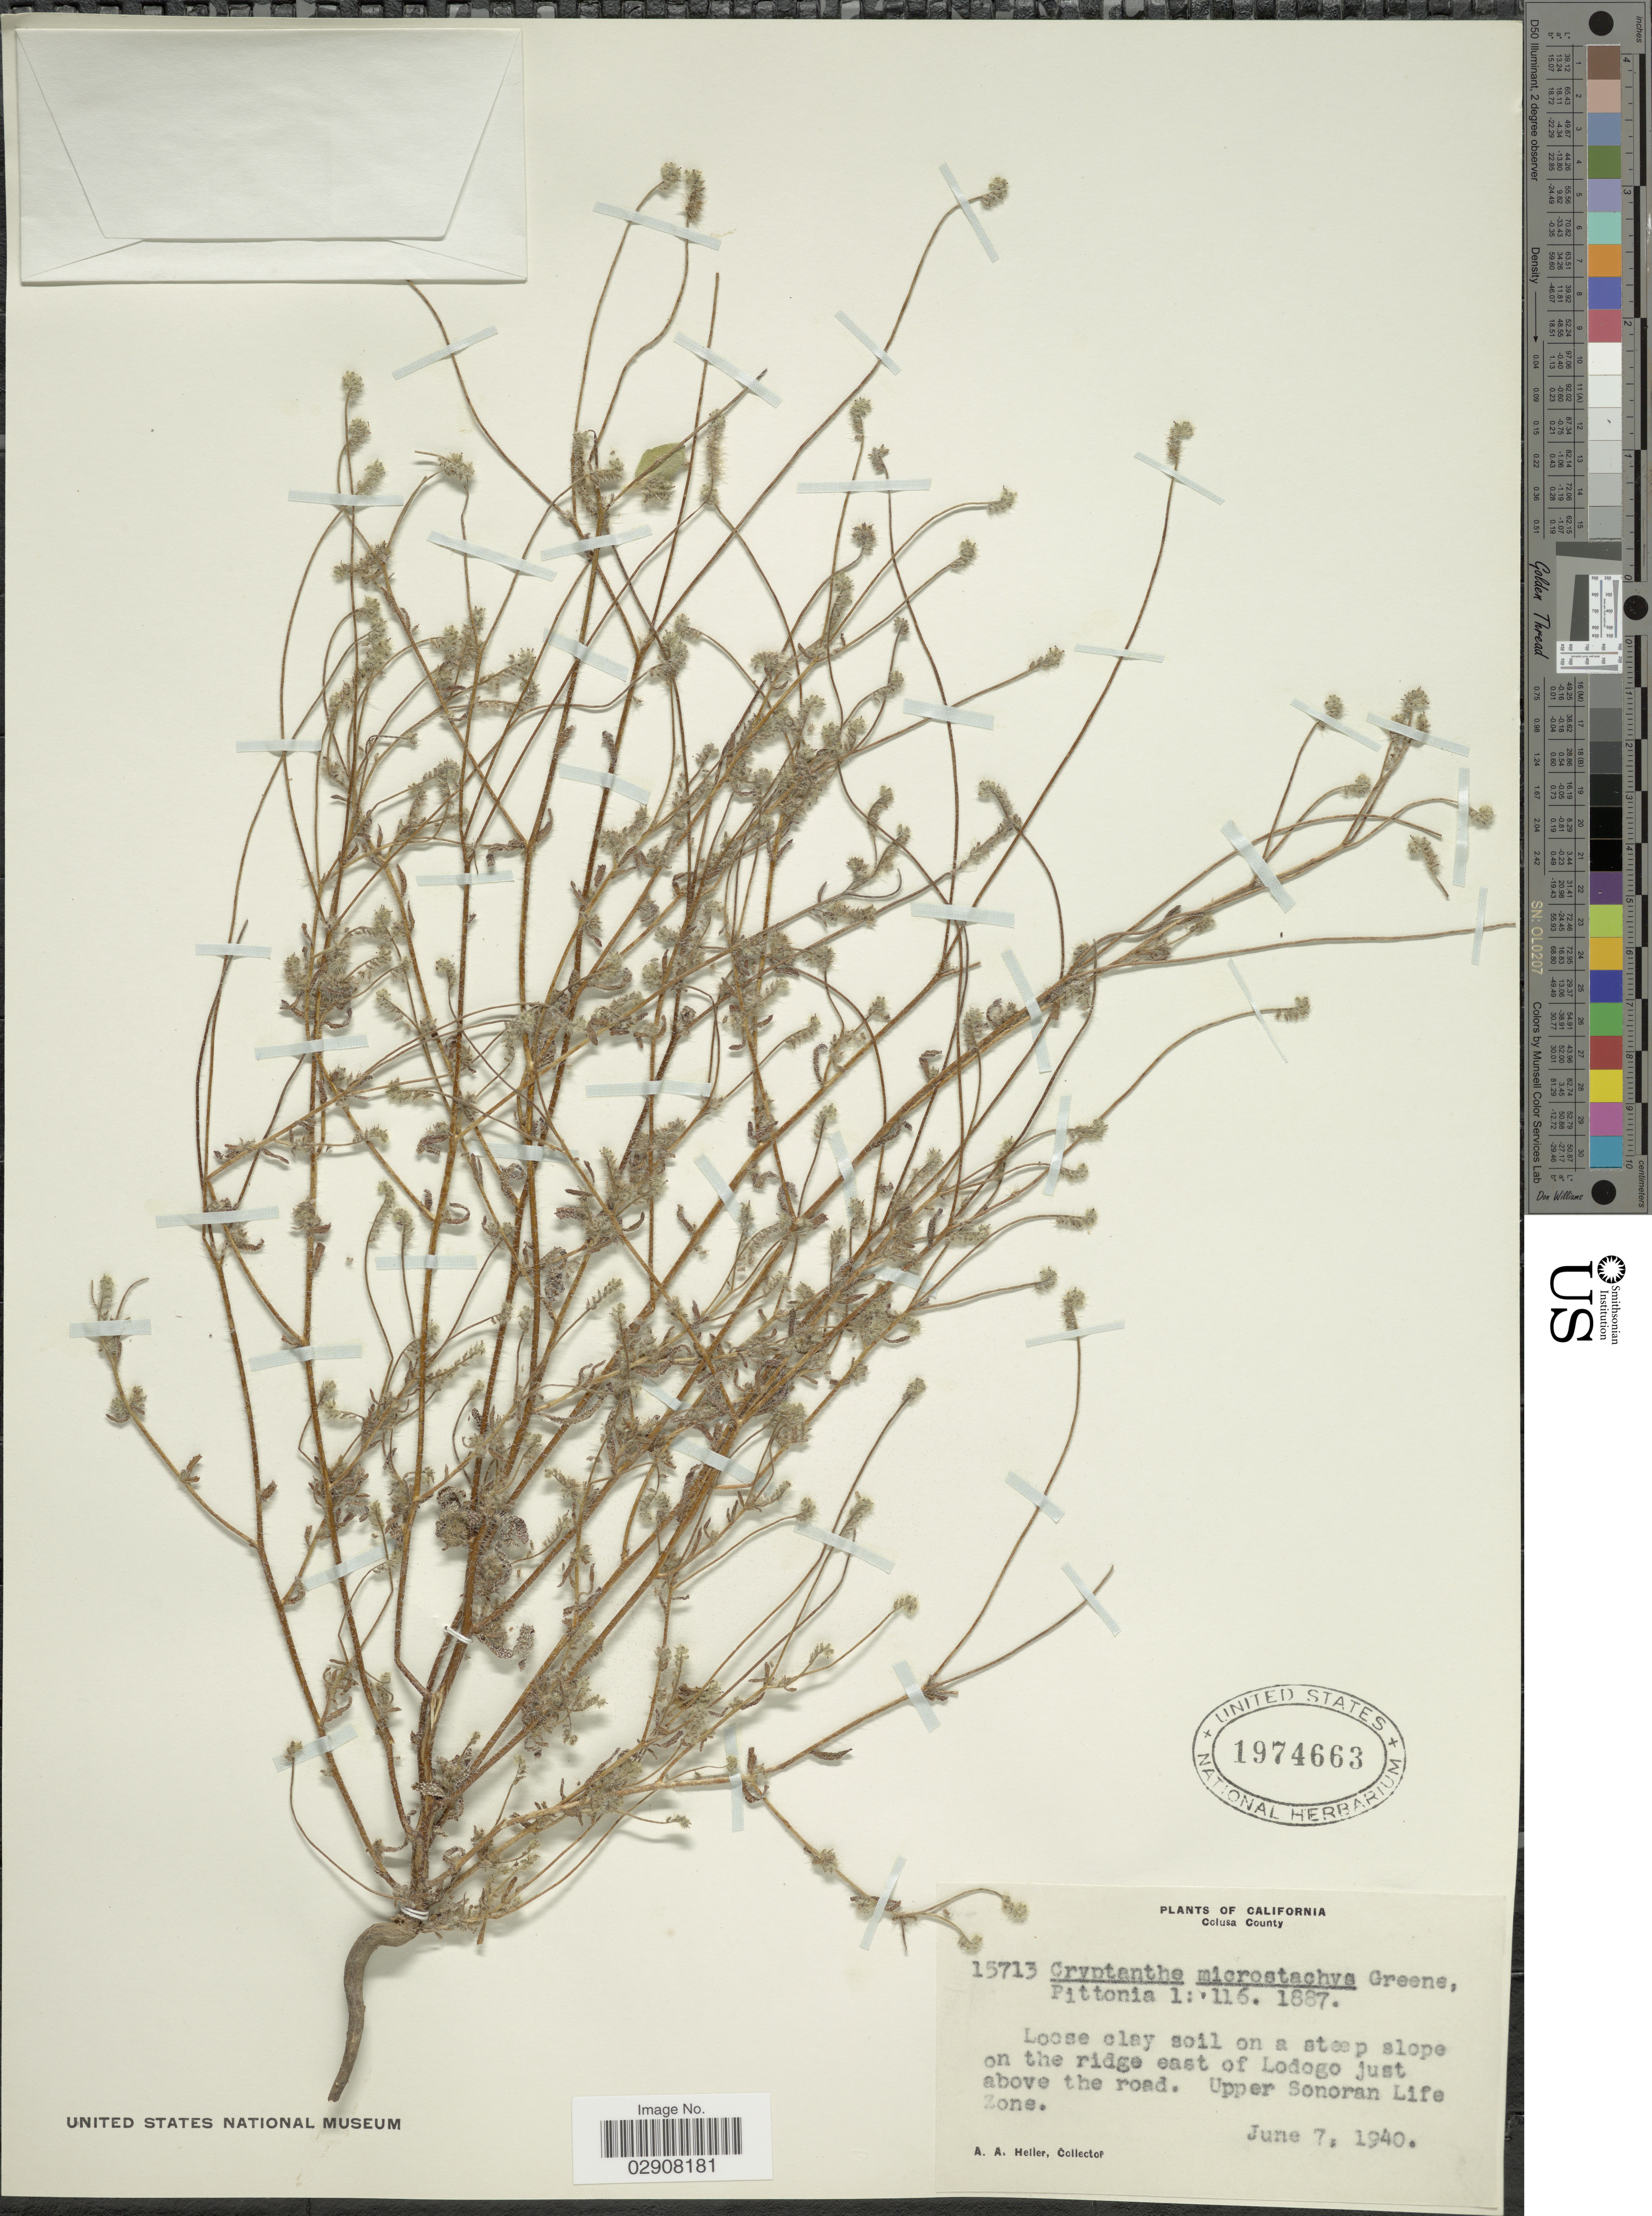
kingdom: Plantae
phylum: Tracheophyta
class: Magnoliopsida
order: Boraginales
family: Boraginaceae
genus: Cryptantha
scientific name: Cryptantha microstachys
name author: (Greene ex A. Gray) Greene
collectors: A. A. Heller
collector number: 15713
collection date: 1940-06-07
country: United States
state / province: California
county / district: Colusa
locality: Colusa County. Loose clay soil on a steep slope on the ridge east of Lodogo just above the road. Upper Sonoran Life Zone.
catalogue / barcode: US 1974663